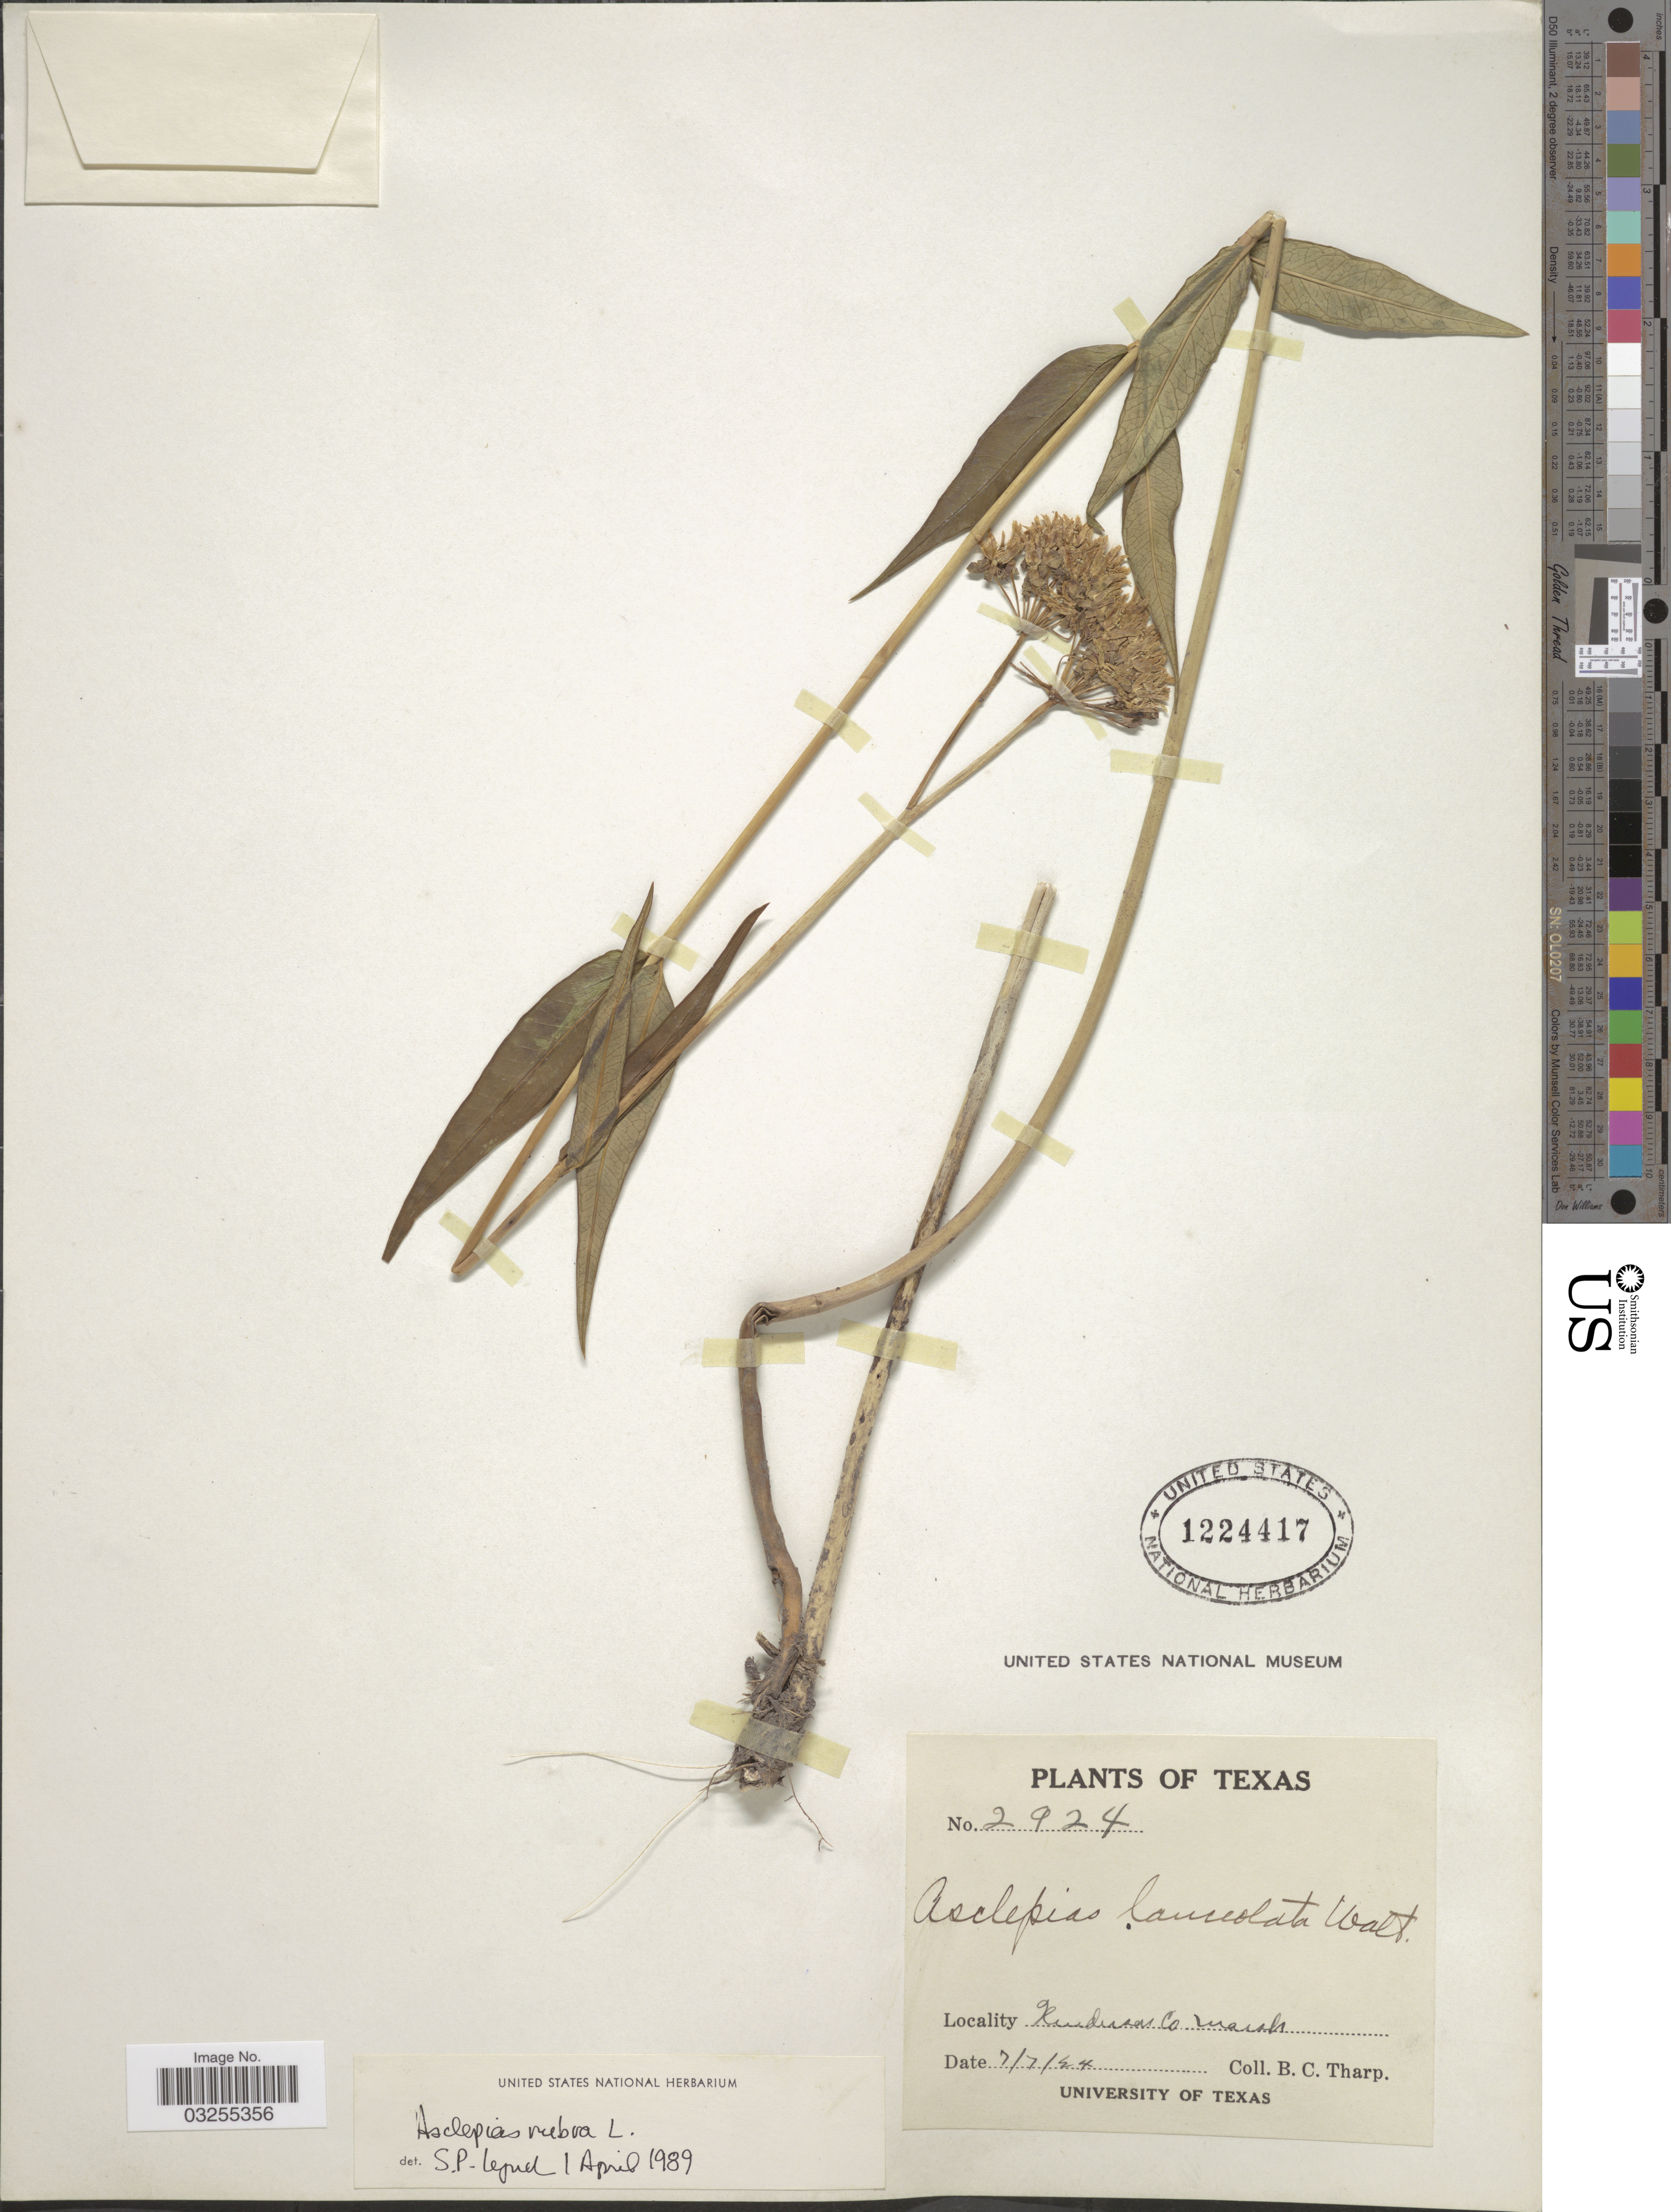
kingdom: Plantae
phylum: Tracheophyta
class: Magnoliopsida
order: Gentianales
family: Apocynaceae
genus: Asclepias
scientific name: Asclepias rubra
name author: L.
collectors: B. C. Tharp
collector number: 2924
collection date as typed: Transcribed d/m/y: 7/7/24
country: United States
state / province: Texas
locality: Henderson Co.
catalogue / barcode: US 1224417